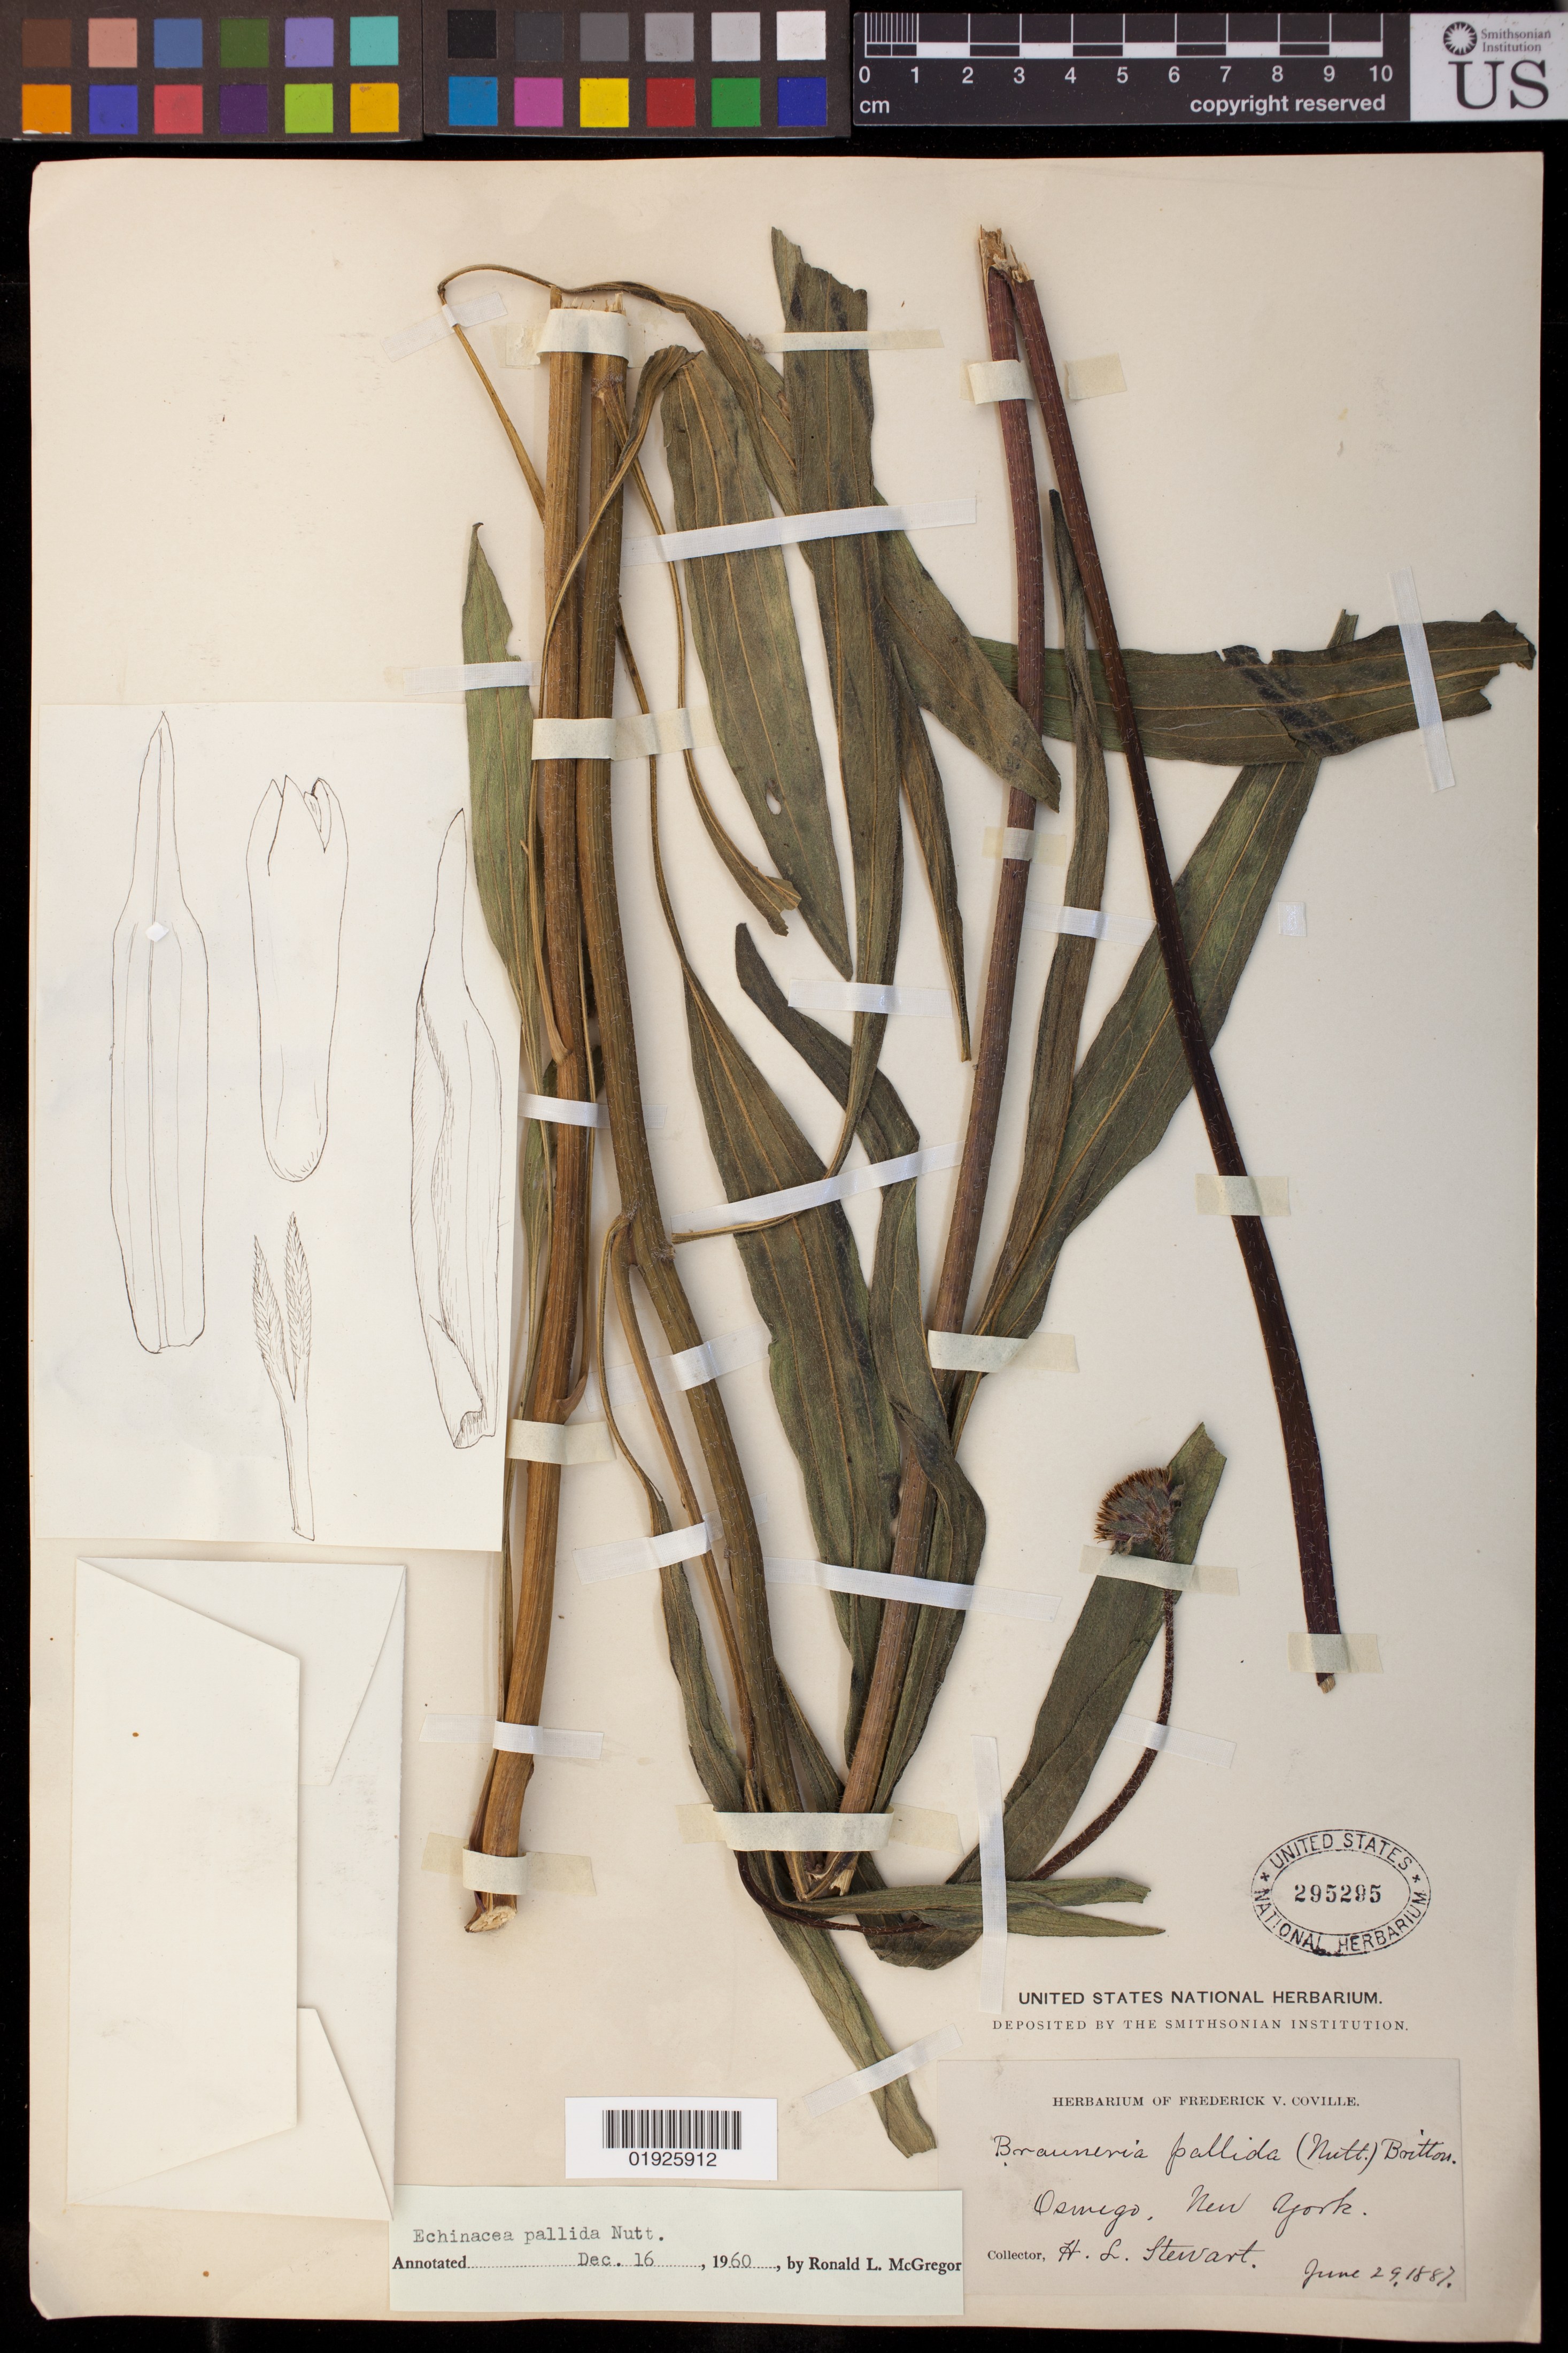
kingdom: Plantae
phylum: Tracheophyta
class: Magnoliopsida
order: Asterales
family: Asteraceae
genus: Echinacea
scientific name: Echinacea pallida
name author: (Nutt.) Nutt.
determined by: McGregor, R. L.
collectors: Stewart, H.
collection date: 1887-06-29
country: United States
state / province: New York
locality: Oswego.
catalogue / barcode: US 295295